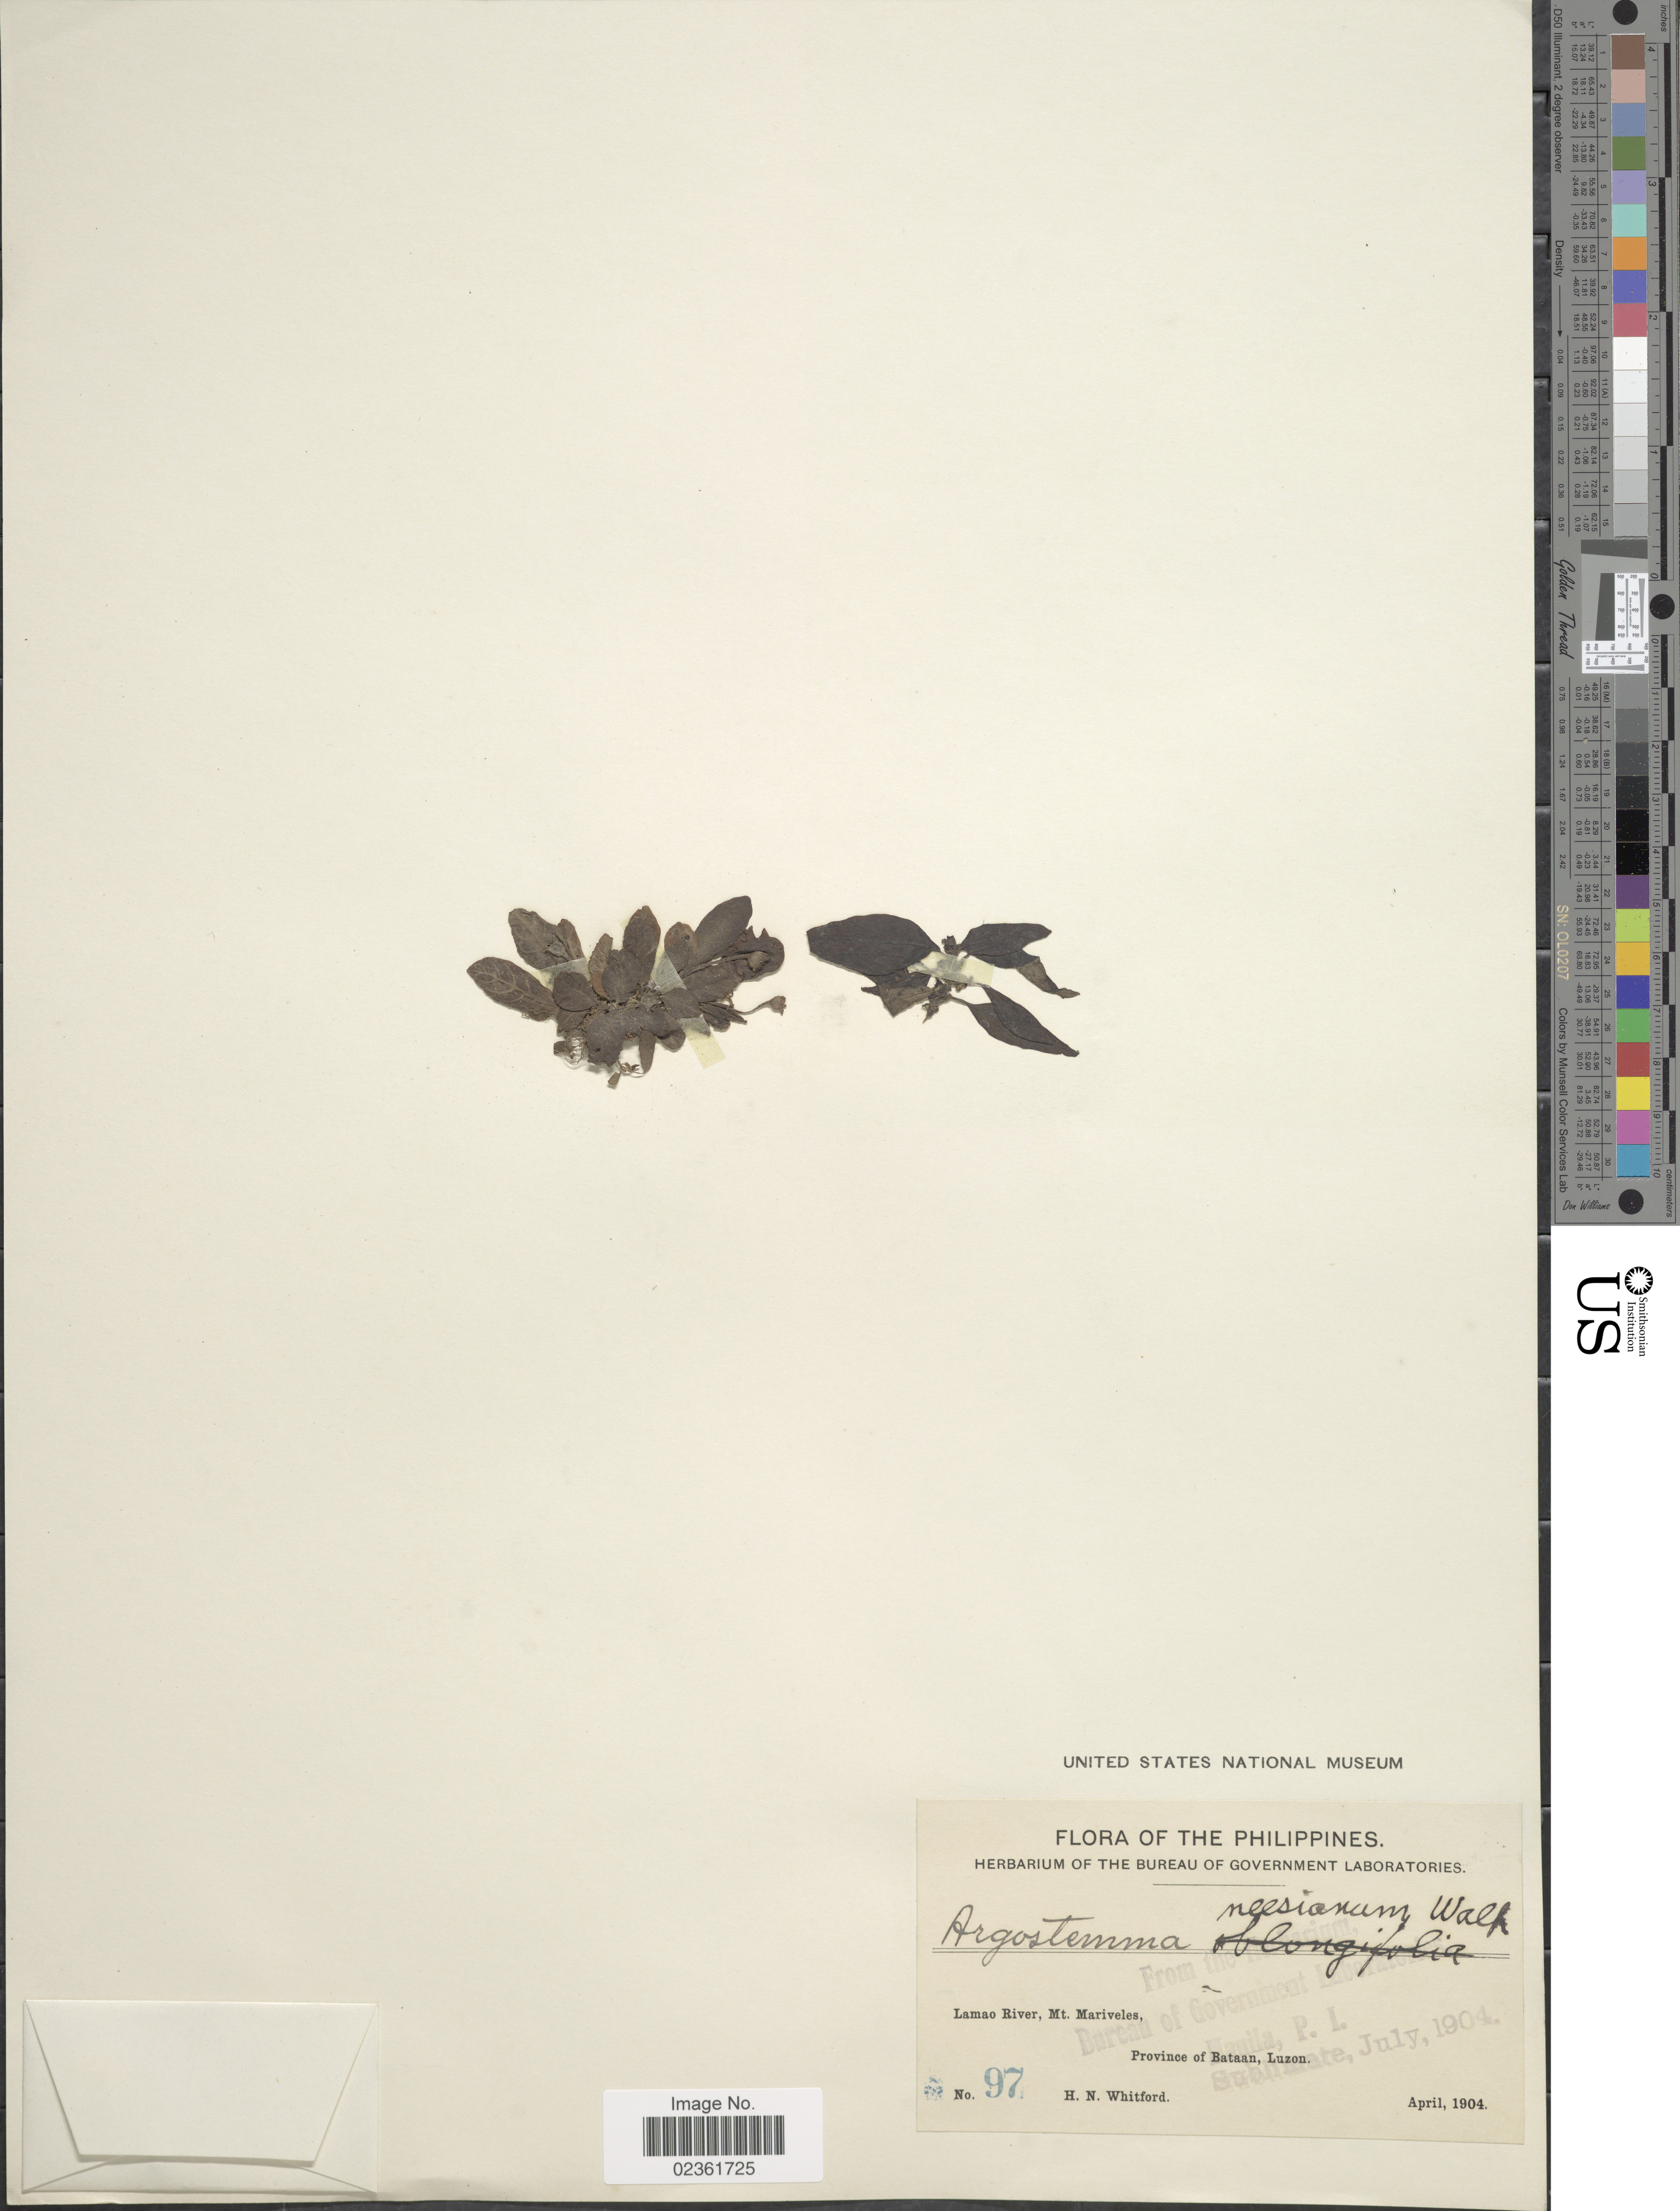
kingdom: Plantae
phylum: Tracheophyta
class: Magnoliopsida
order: Gentianales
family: Rubiaceae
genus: Argostemma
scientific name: Argostemma neesianum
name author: Walp.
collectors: H. N. Whitford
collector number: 97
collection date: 1904-04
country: Philippines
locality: Lamao River, Mt. Mariveles, Province of Bataan, Luzon.